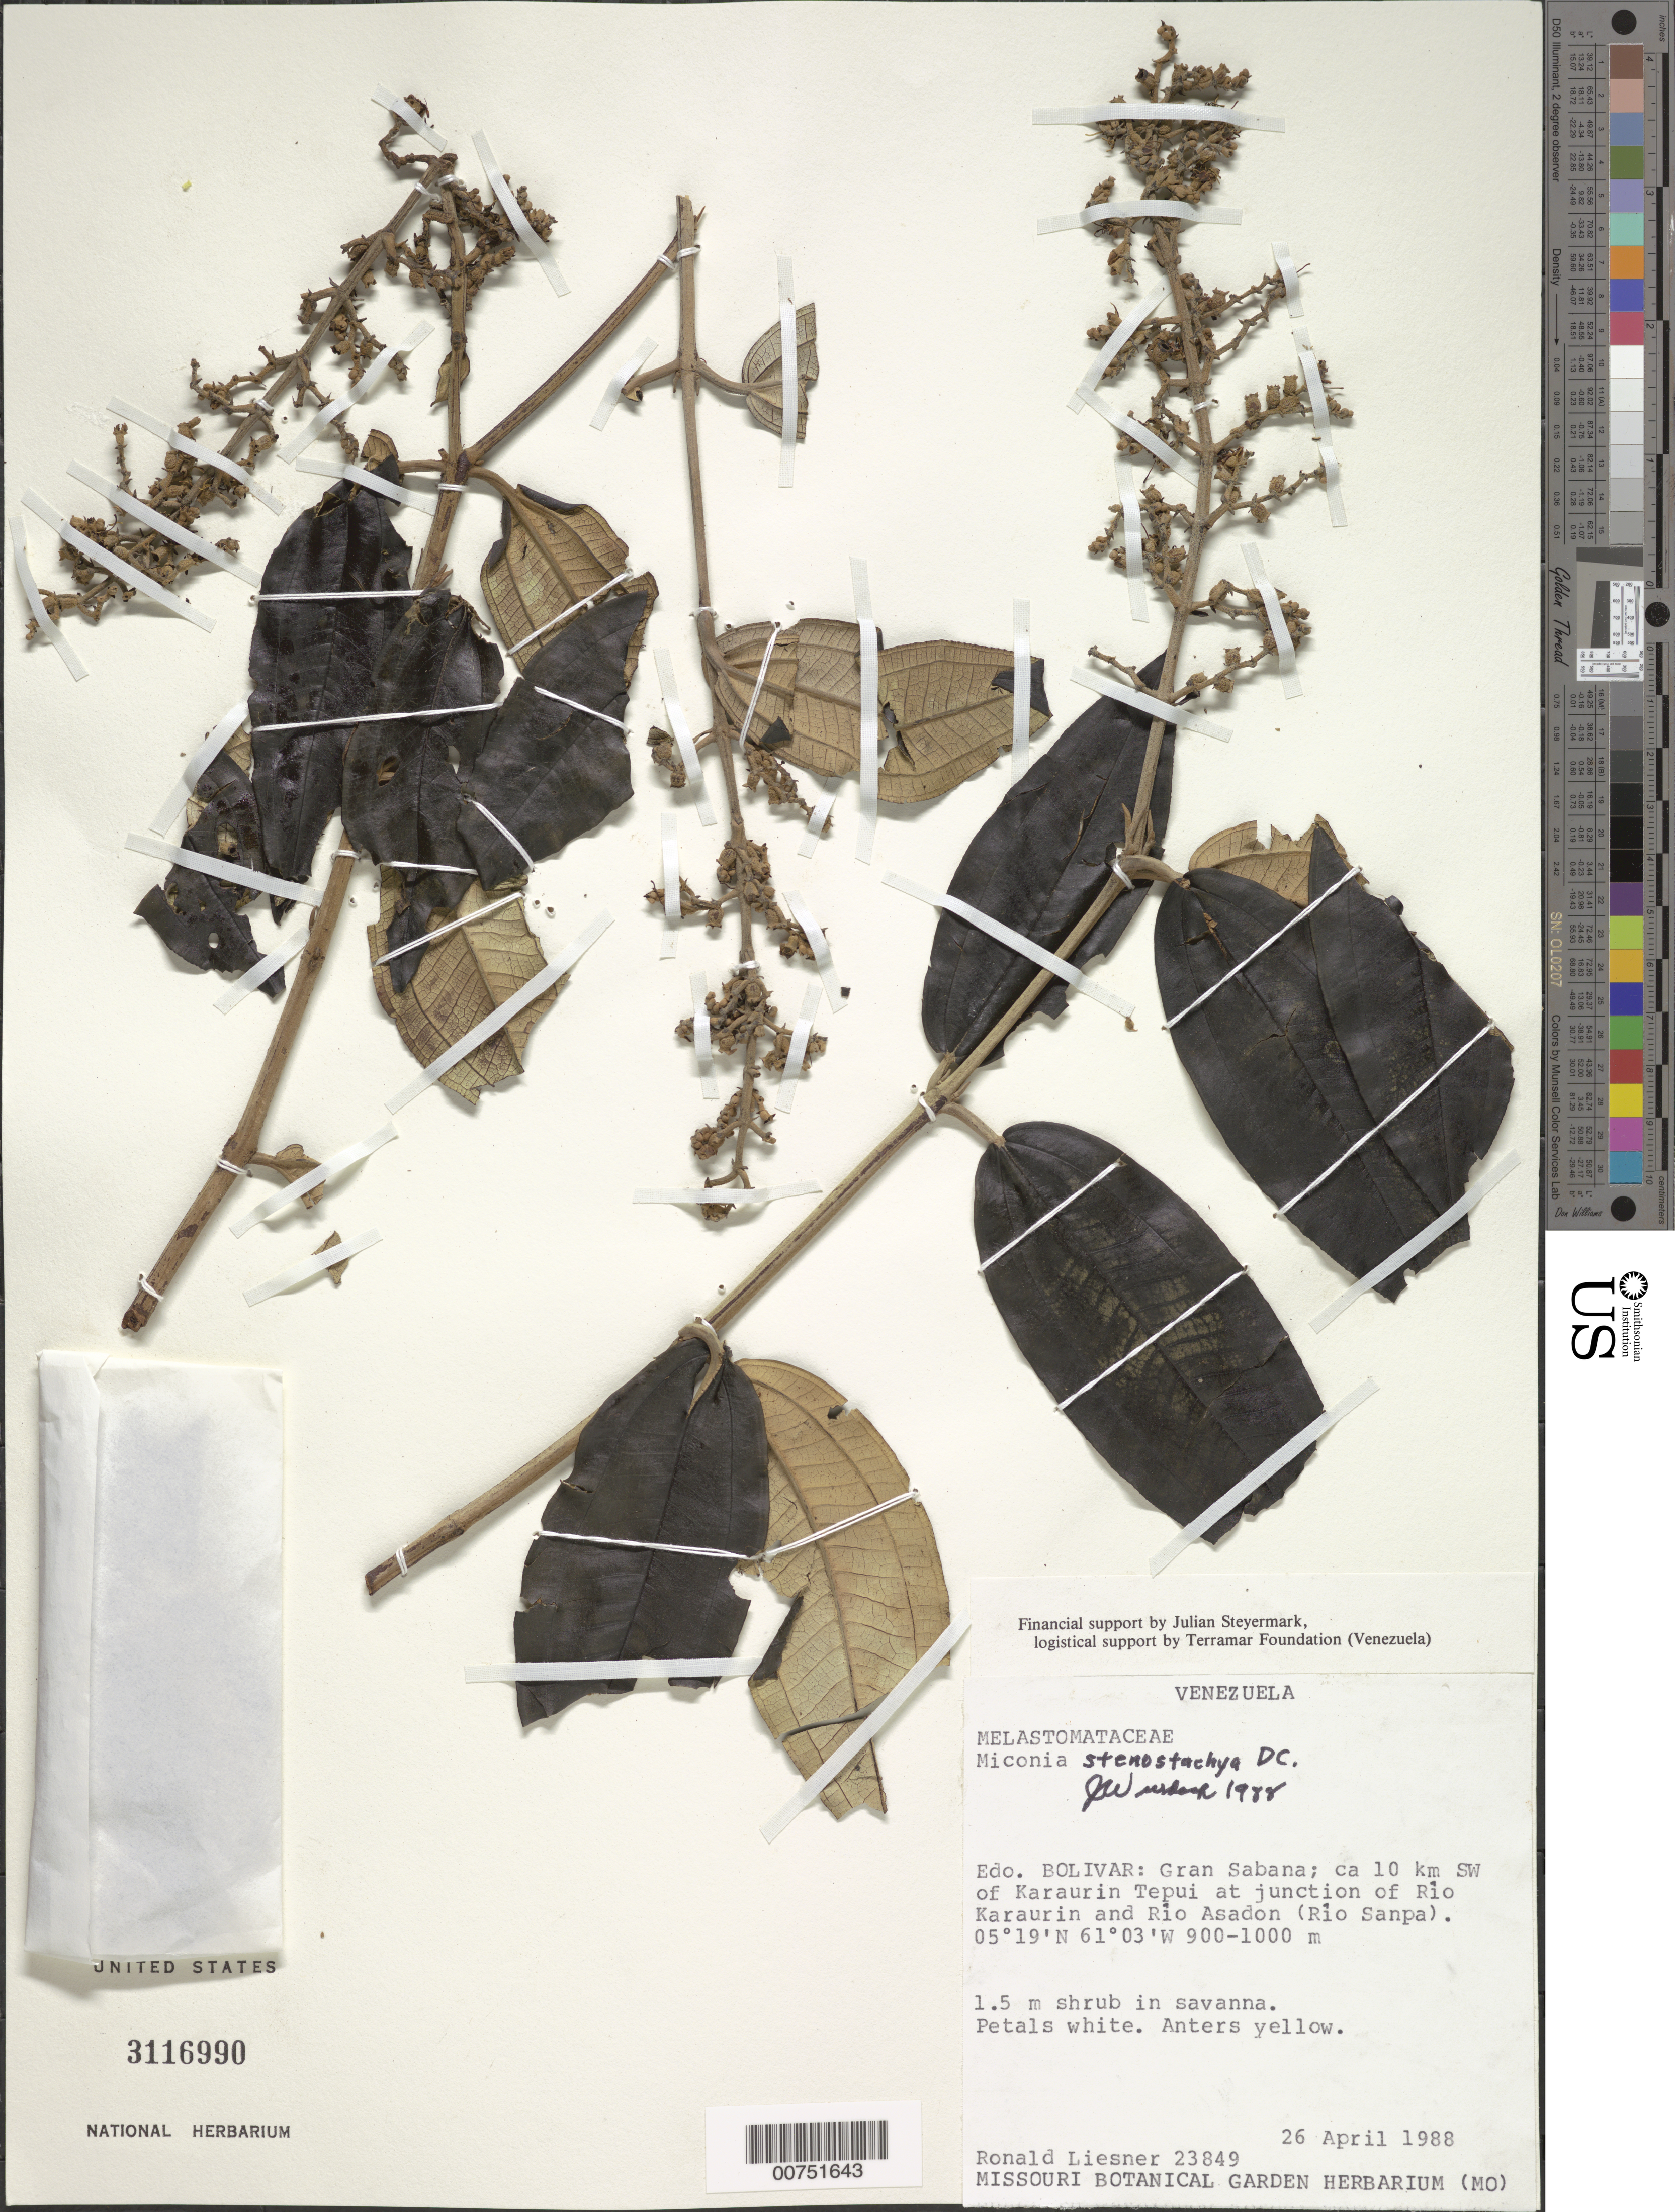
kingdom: Plantae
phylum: Tracheophyta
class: Magnoliopsida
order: Myrtales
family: Melastomataceae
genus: Miconia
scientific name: Miconia stenostachya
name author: DC.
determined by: Wurdack, John J., (US), US (UNITED STATES)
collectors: R. L. Liesner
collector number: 23849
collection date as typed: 26-Apr-88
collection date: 1988-04-26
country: Venezuela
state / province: Bolívar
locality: Gran Sabana, ca 10 km SW of Karaurin tepuí at junction of Río Karaurin and Río Asadon (Río Sanpa)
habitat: Savanna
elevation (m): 900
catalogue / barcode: US 3116990